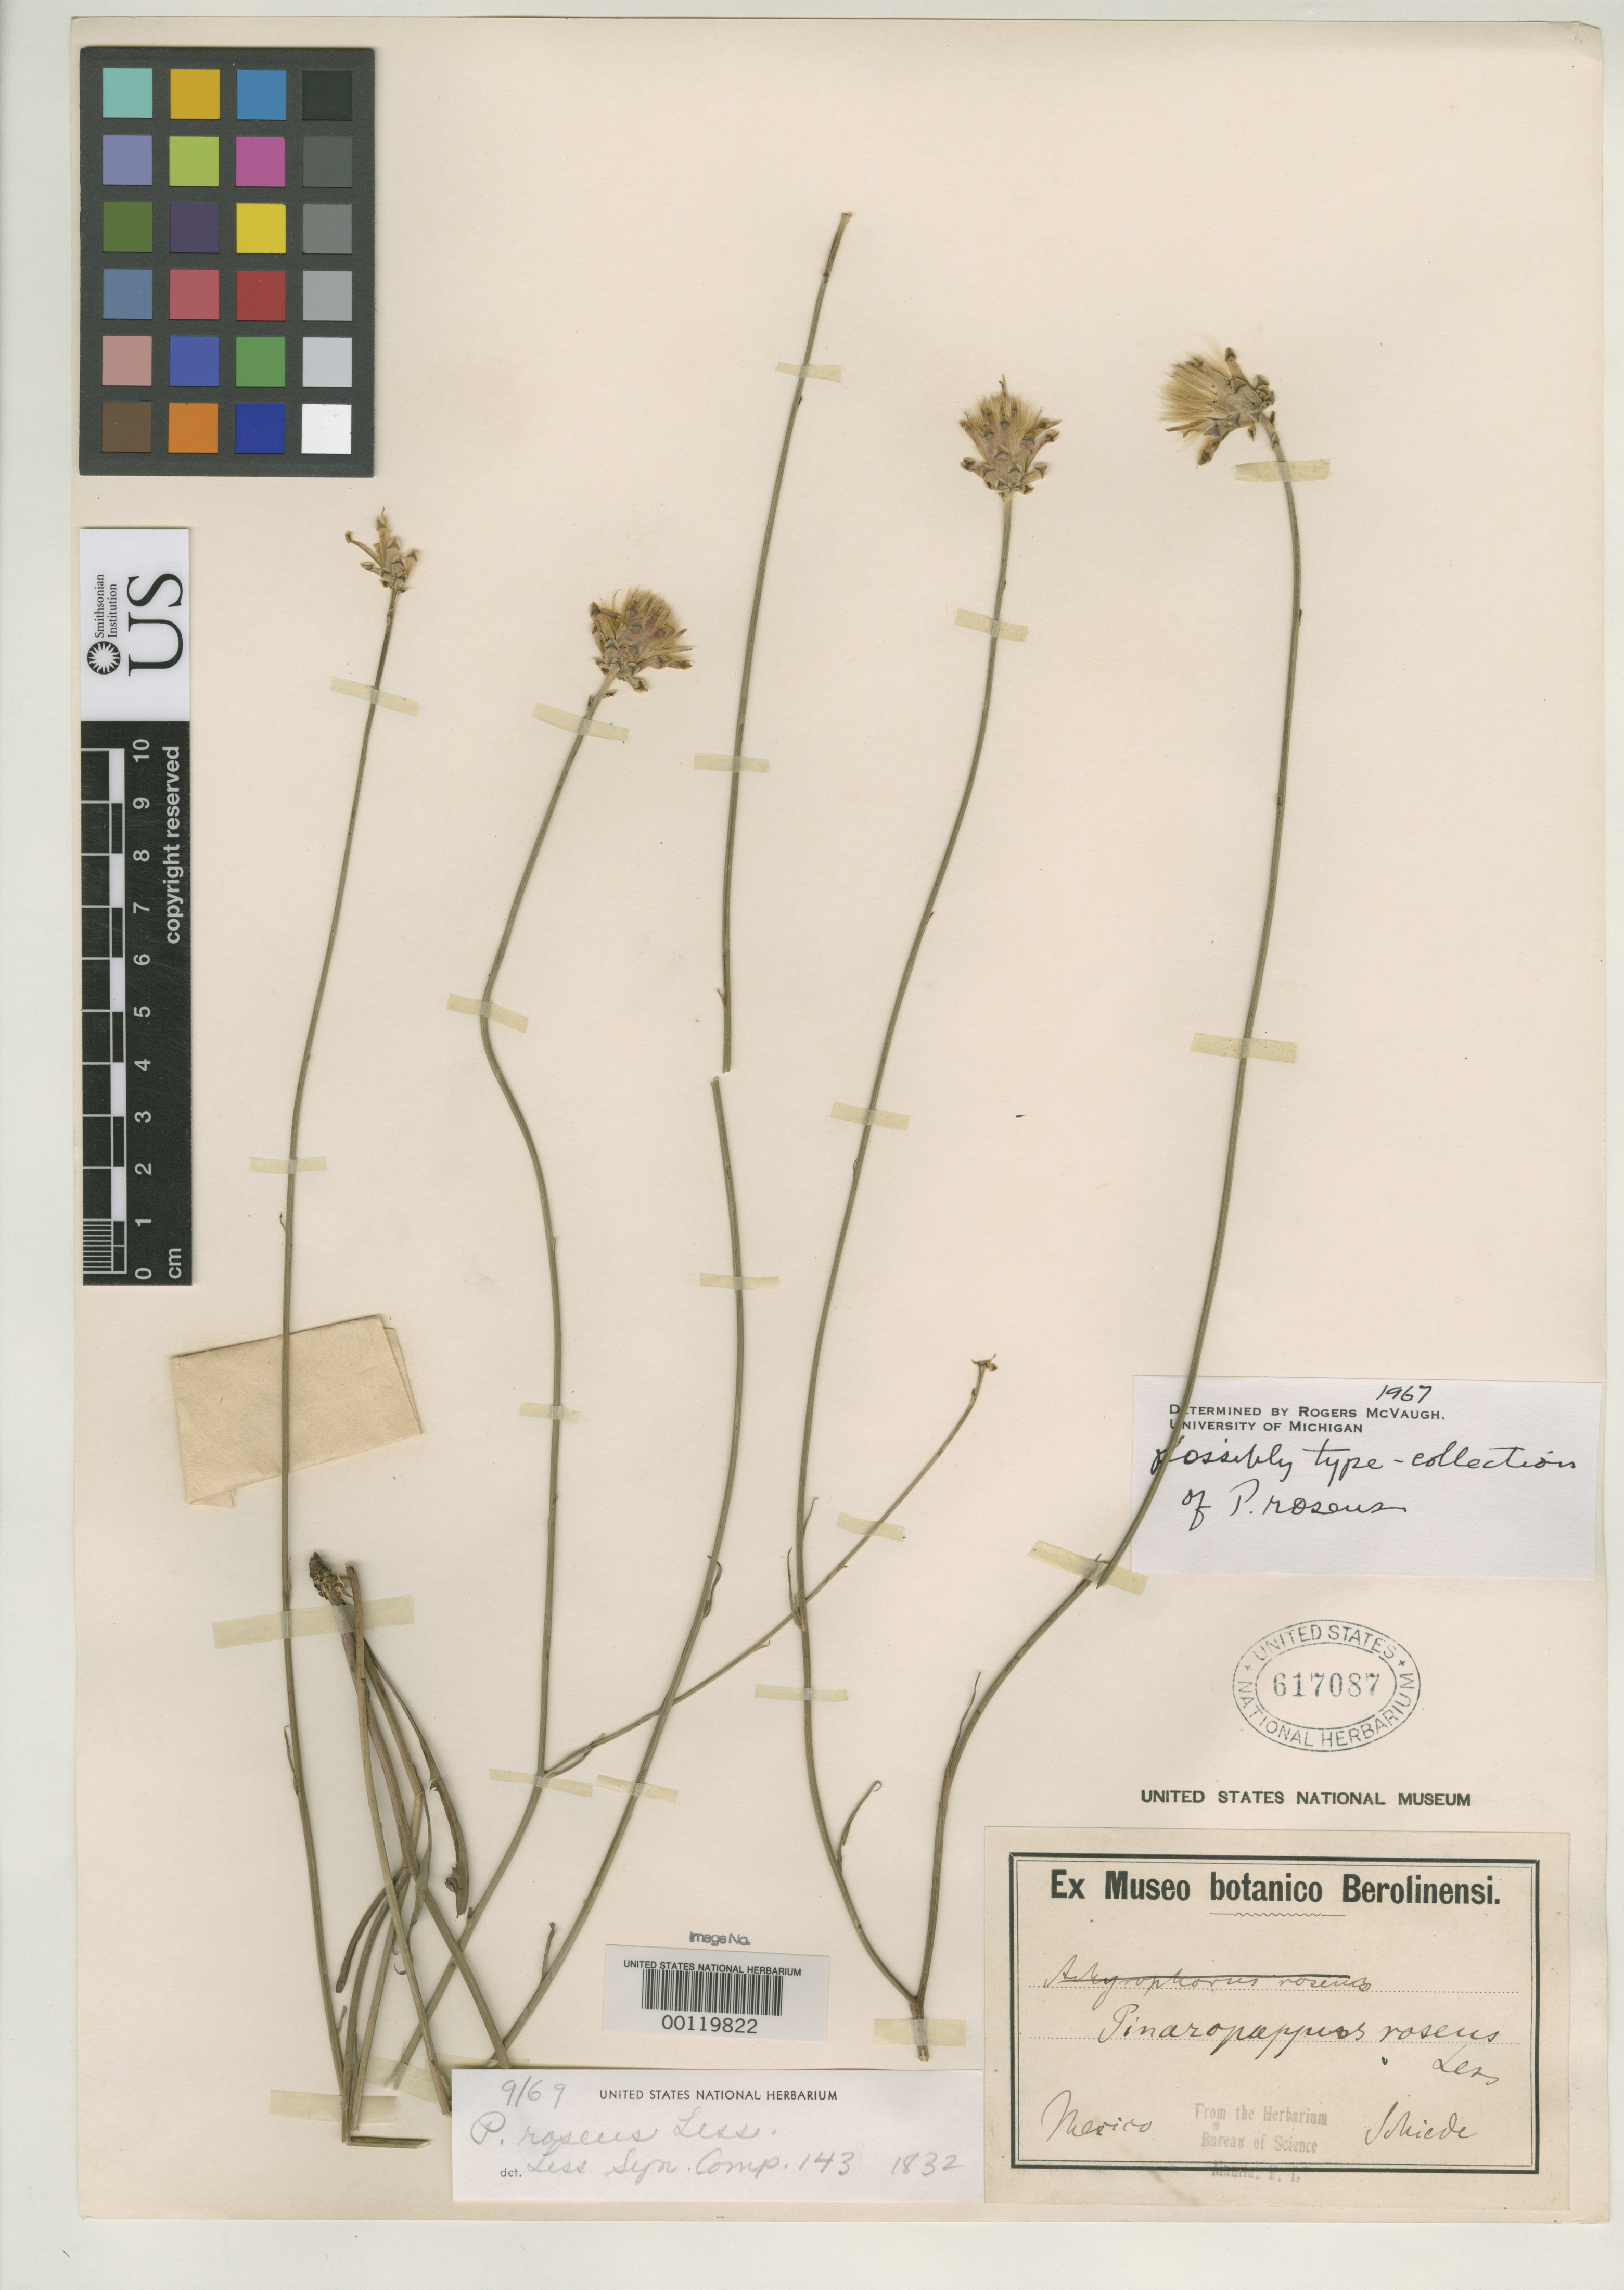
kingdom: Plantae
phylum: Tracheophyta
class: Magnoliopsida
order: Asterales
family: Asteraceae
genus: Achyrophorus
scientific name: Achyrophorus roseus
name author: Less.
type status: Syntype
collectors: C. J. W. Schiede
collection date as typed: Aug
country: Mexico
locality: Jalapam; Serro Colorado.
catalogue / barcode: US 617087